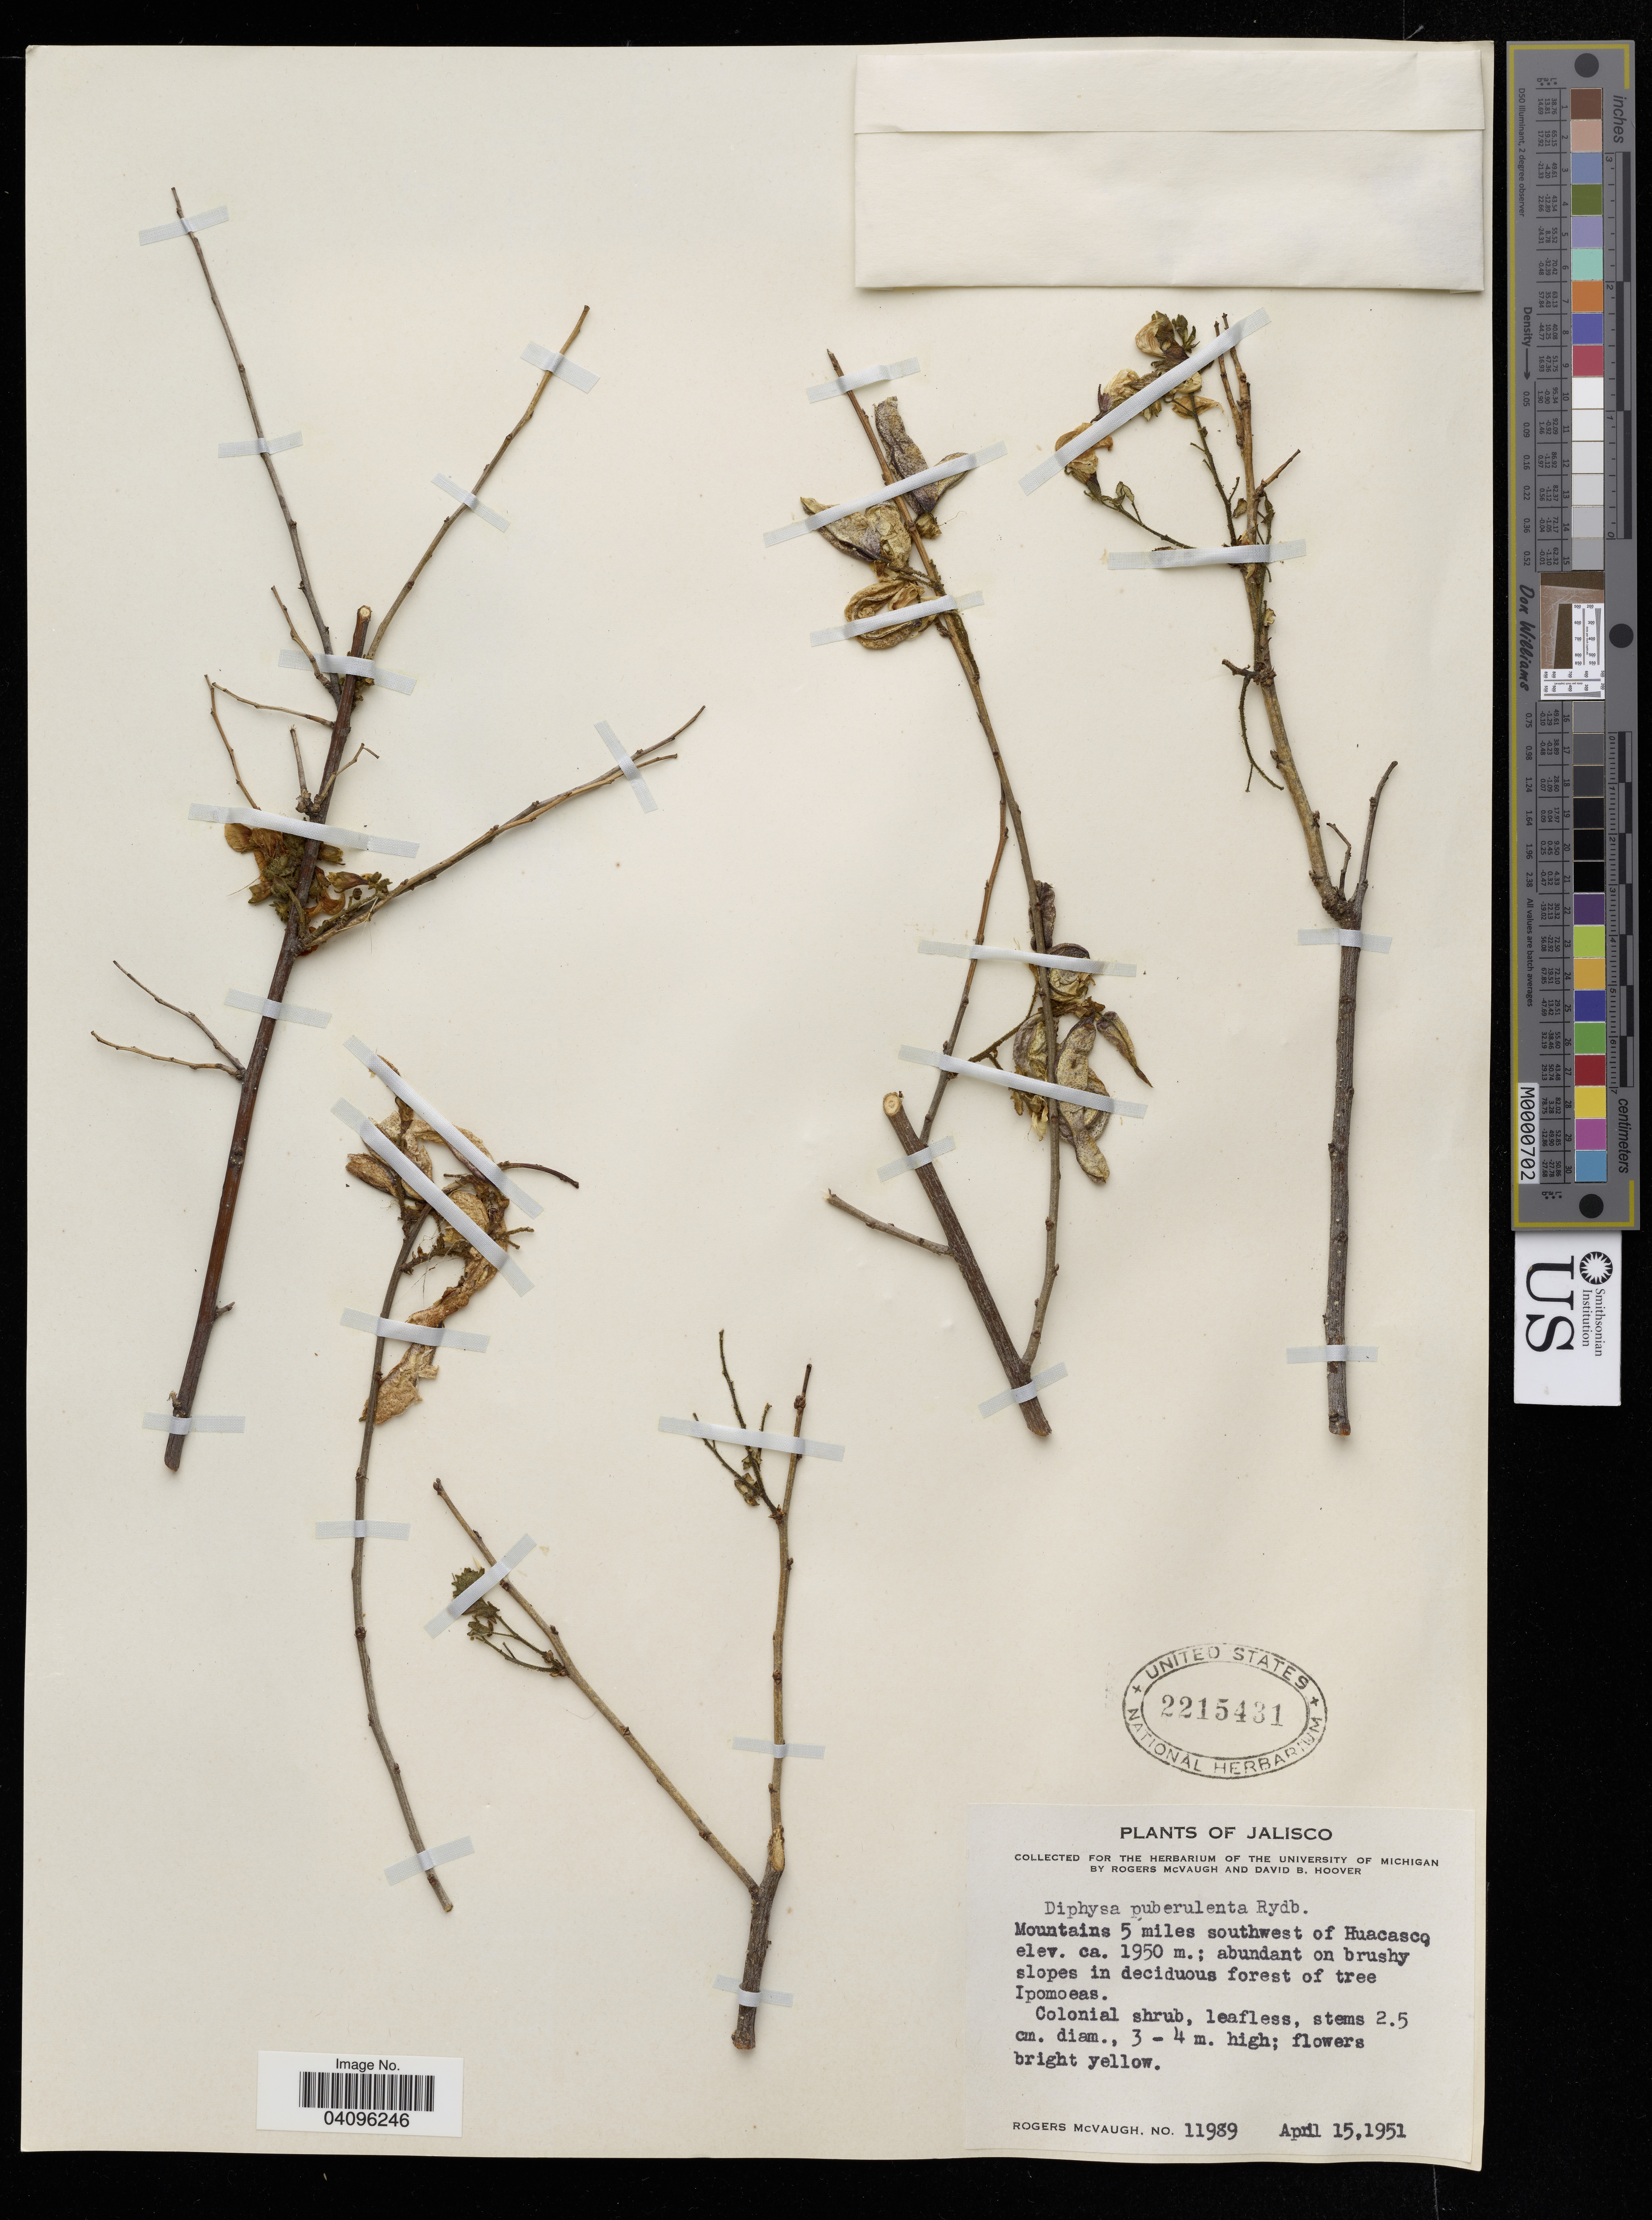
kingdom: Plantae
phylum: Tracheophyta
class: Magnoliopsida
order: Fabales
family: Fabaceae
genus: Diphysa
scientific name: Diphysa puberulenta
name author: Rydb.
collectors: R. McVaugh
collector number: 11989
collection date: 1951-04-15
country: Mexico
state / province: Jalisco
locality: Mountains 5 miles southwest of Huacasco.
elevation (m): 1950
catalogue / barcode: US 2215431